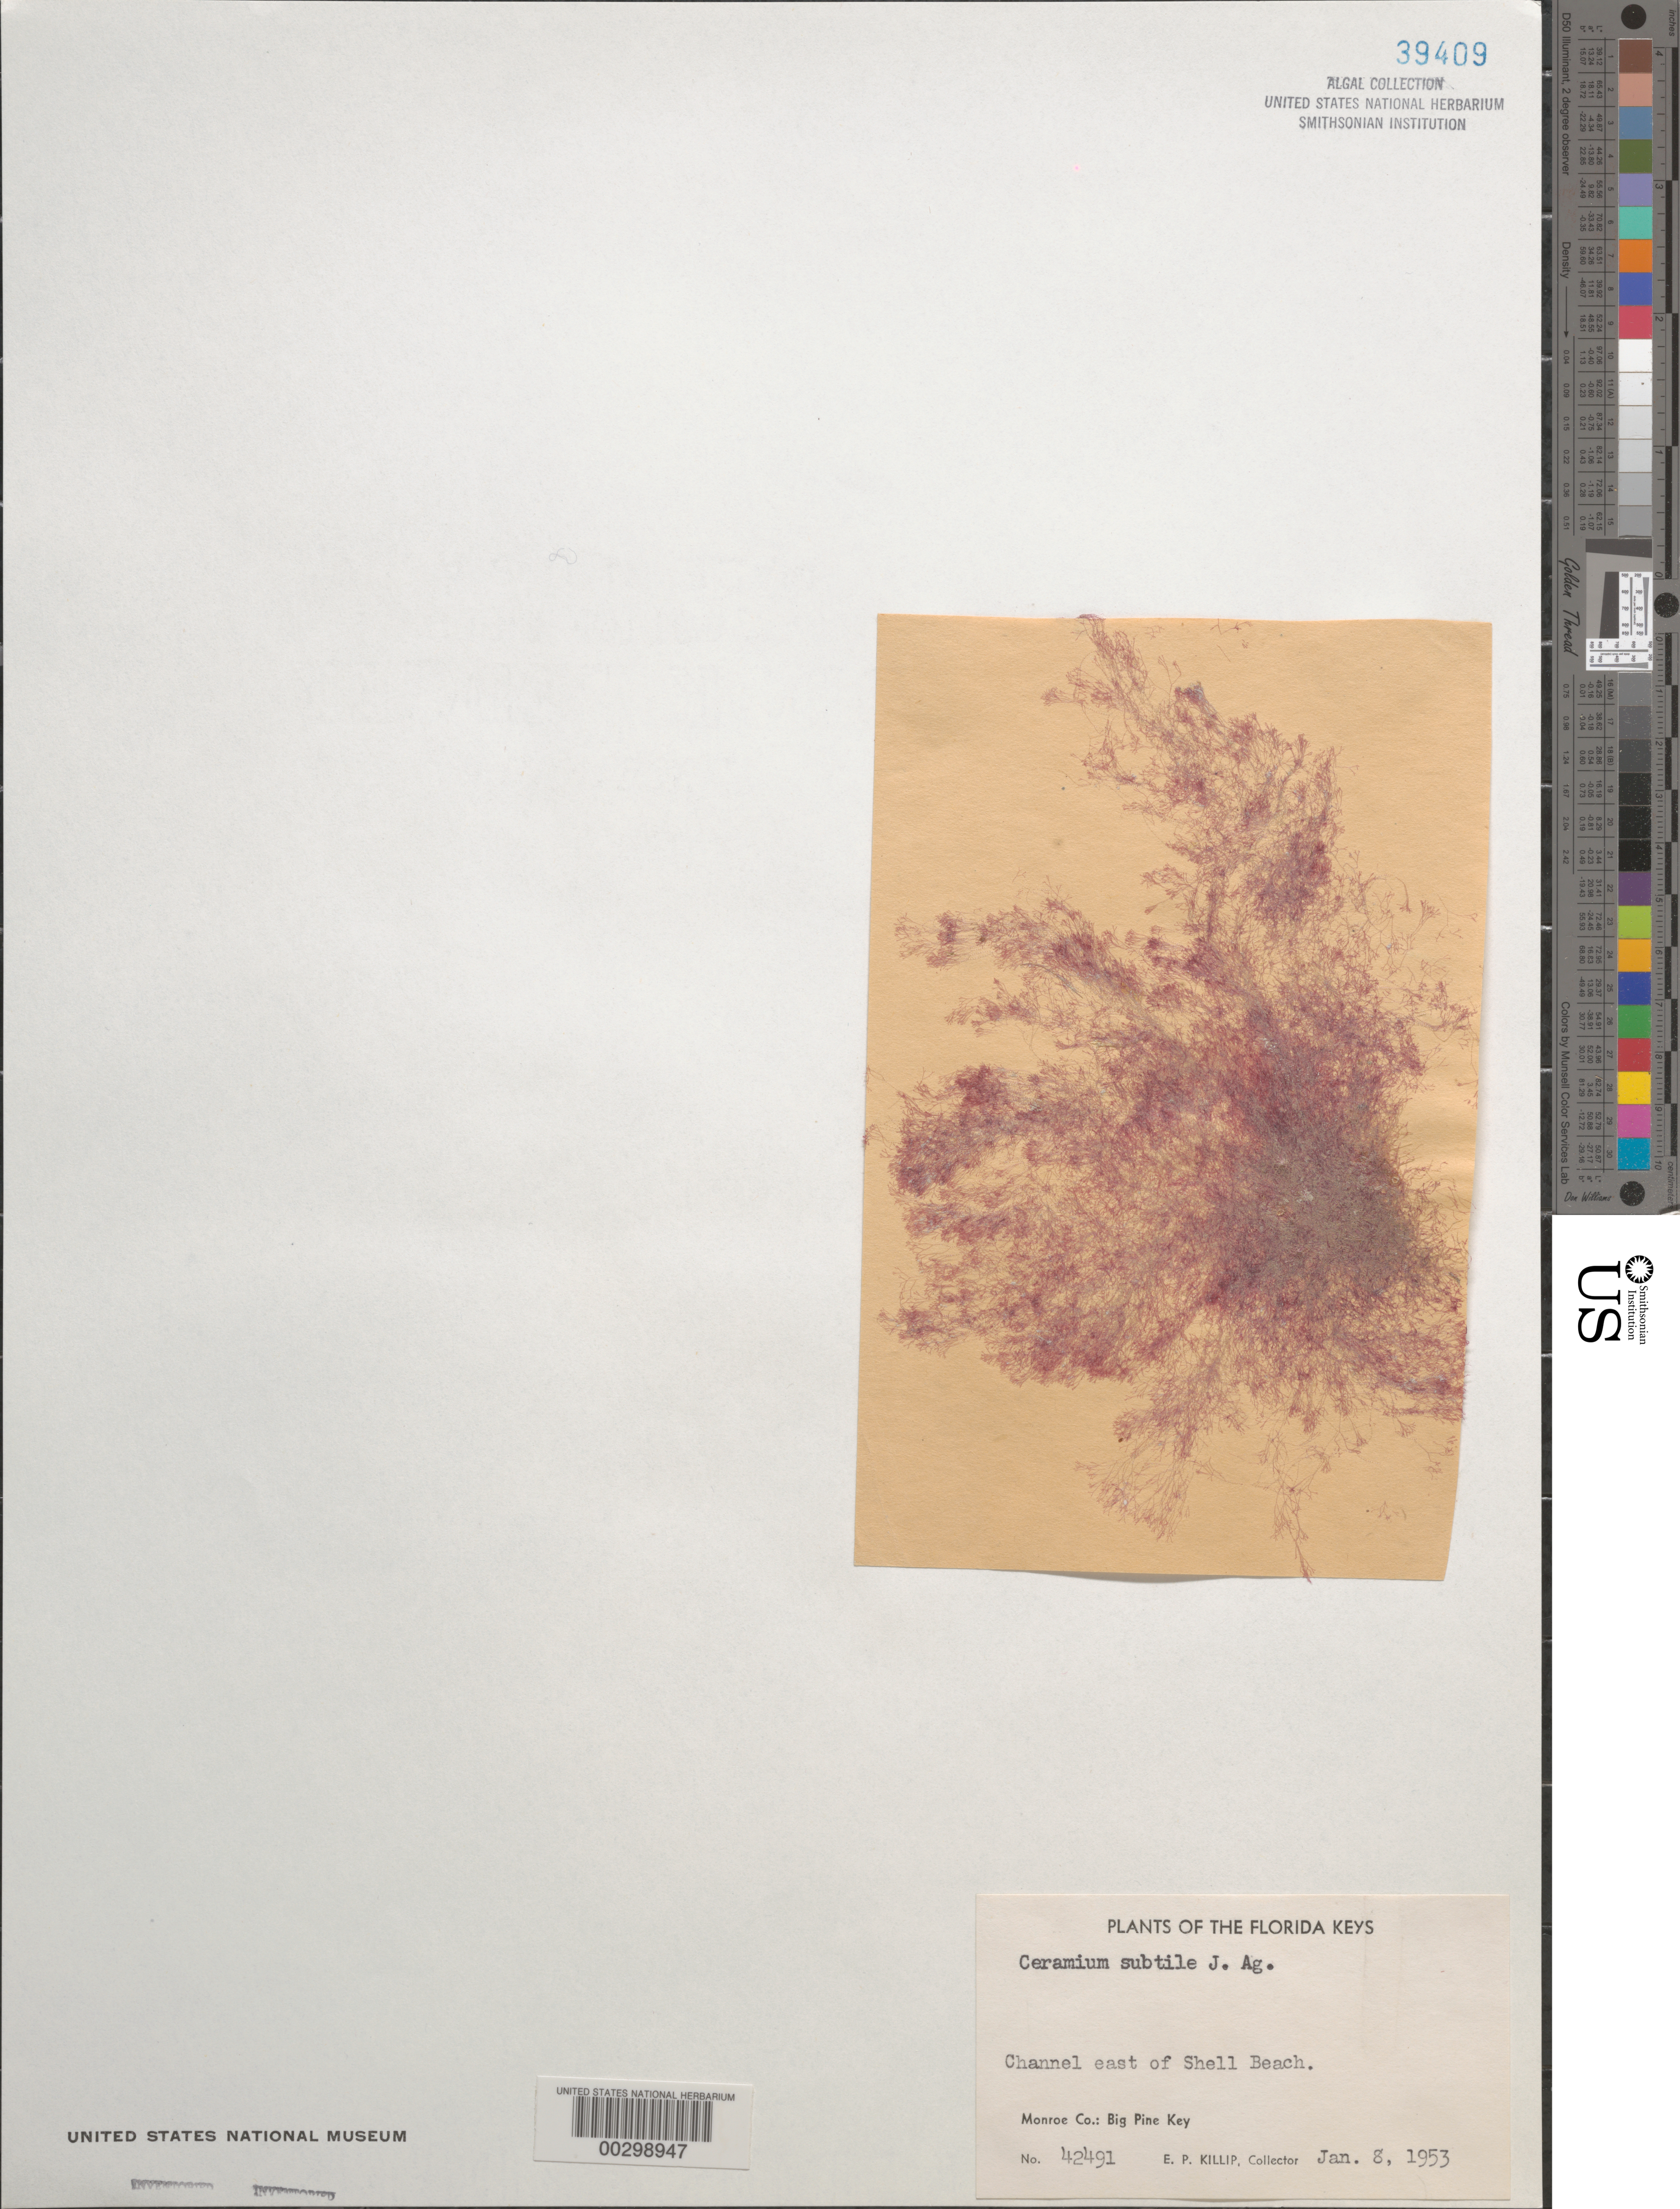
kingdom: Plantae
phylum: Rhodophyta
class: Florideophyceae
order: Ceramiales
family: Ceramiaceae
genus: Ceramium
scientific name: Ceramium subtile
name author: J. Agardh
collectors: E. P. Killip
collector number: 42491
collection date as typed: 08 Jan 1853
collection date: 1853-01-08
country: United States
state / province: Florida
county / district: Monroe County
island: Big Pine Key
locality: Channel east of Shell Beach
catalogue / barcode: US 39409